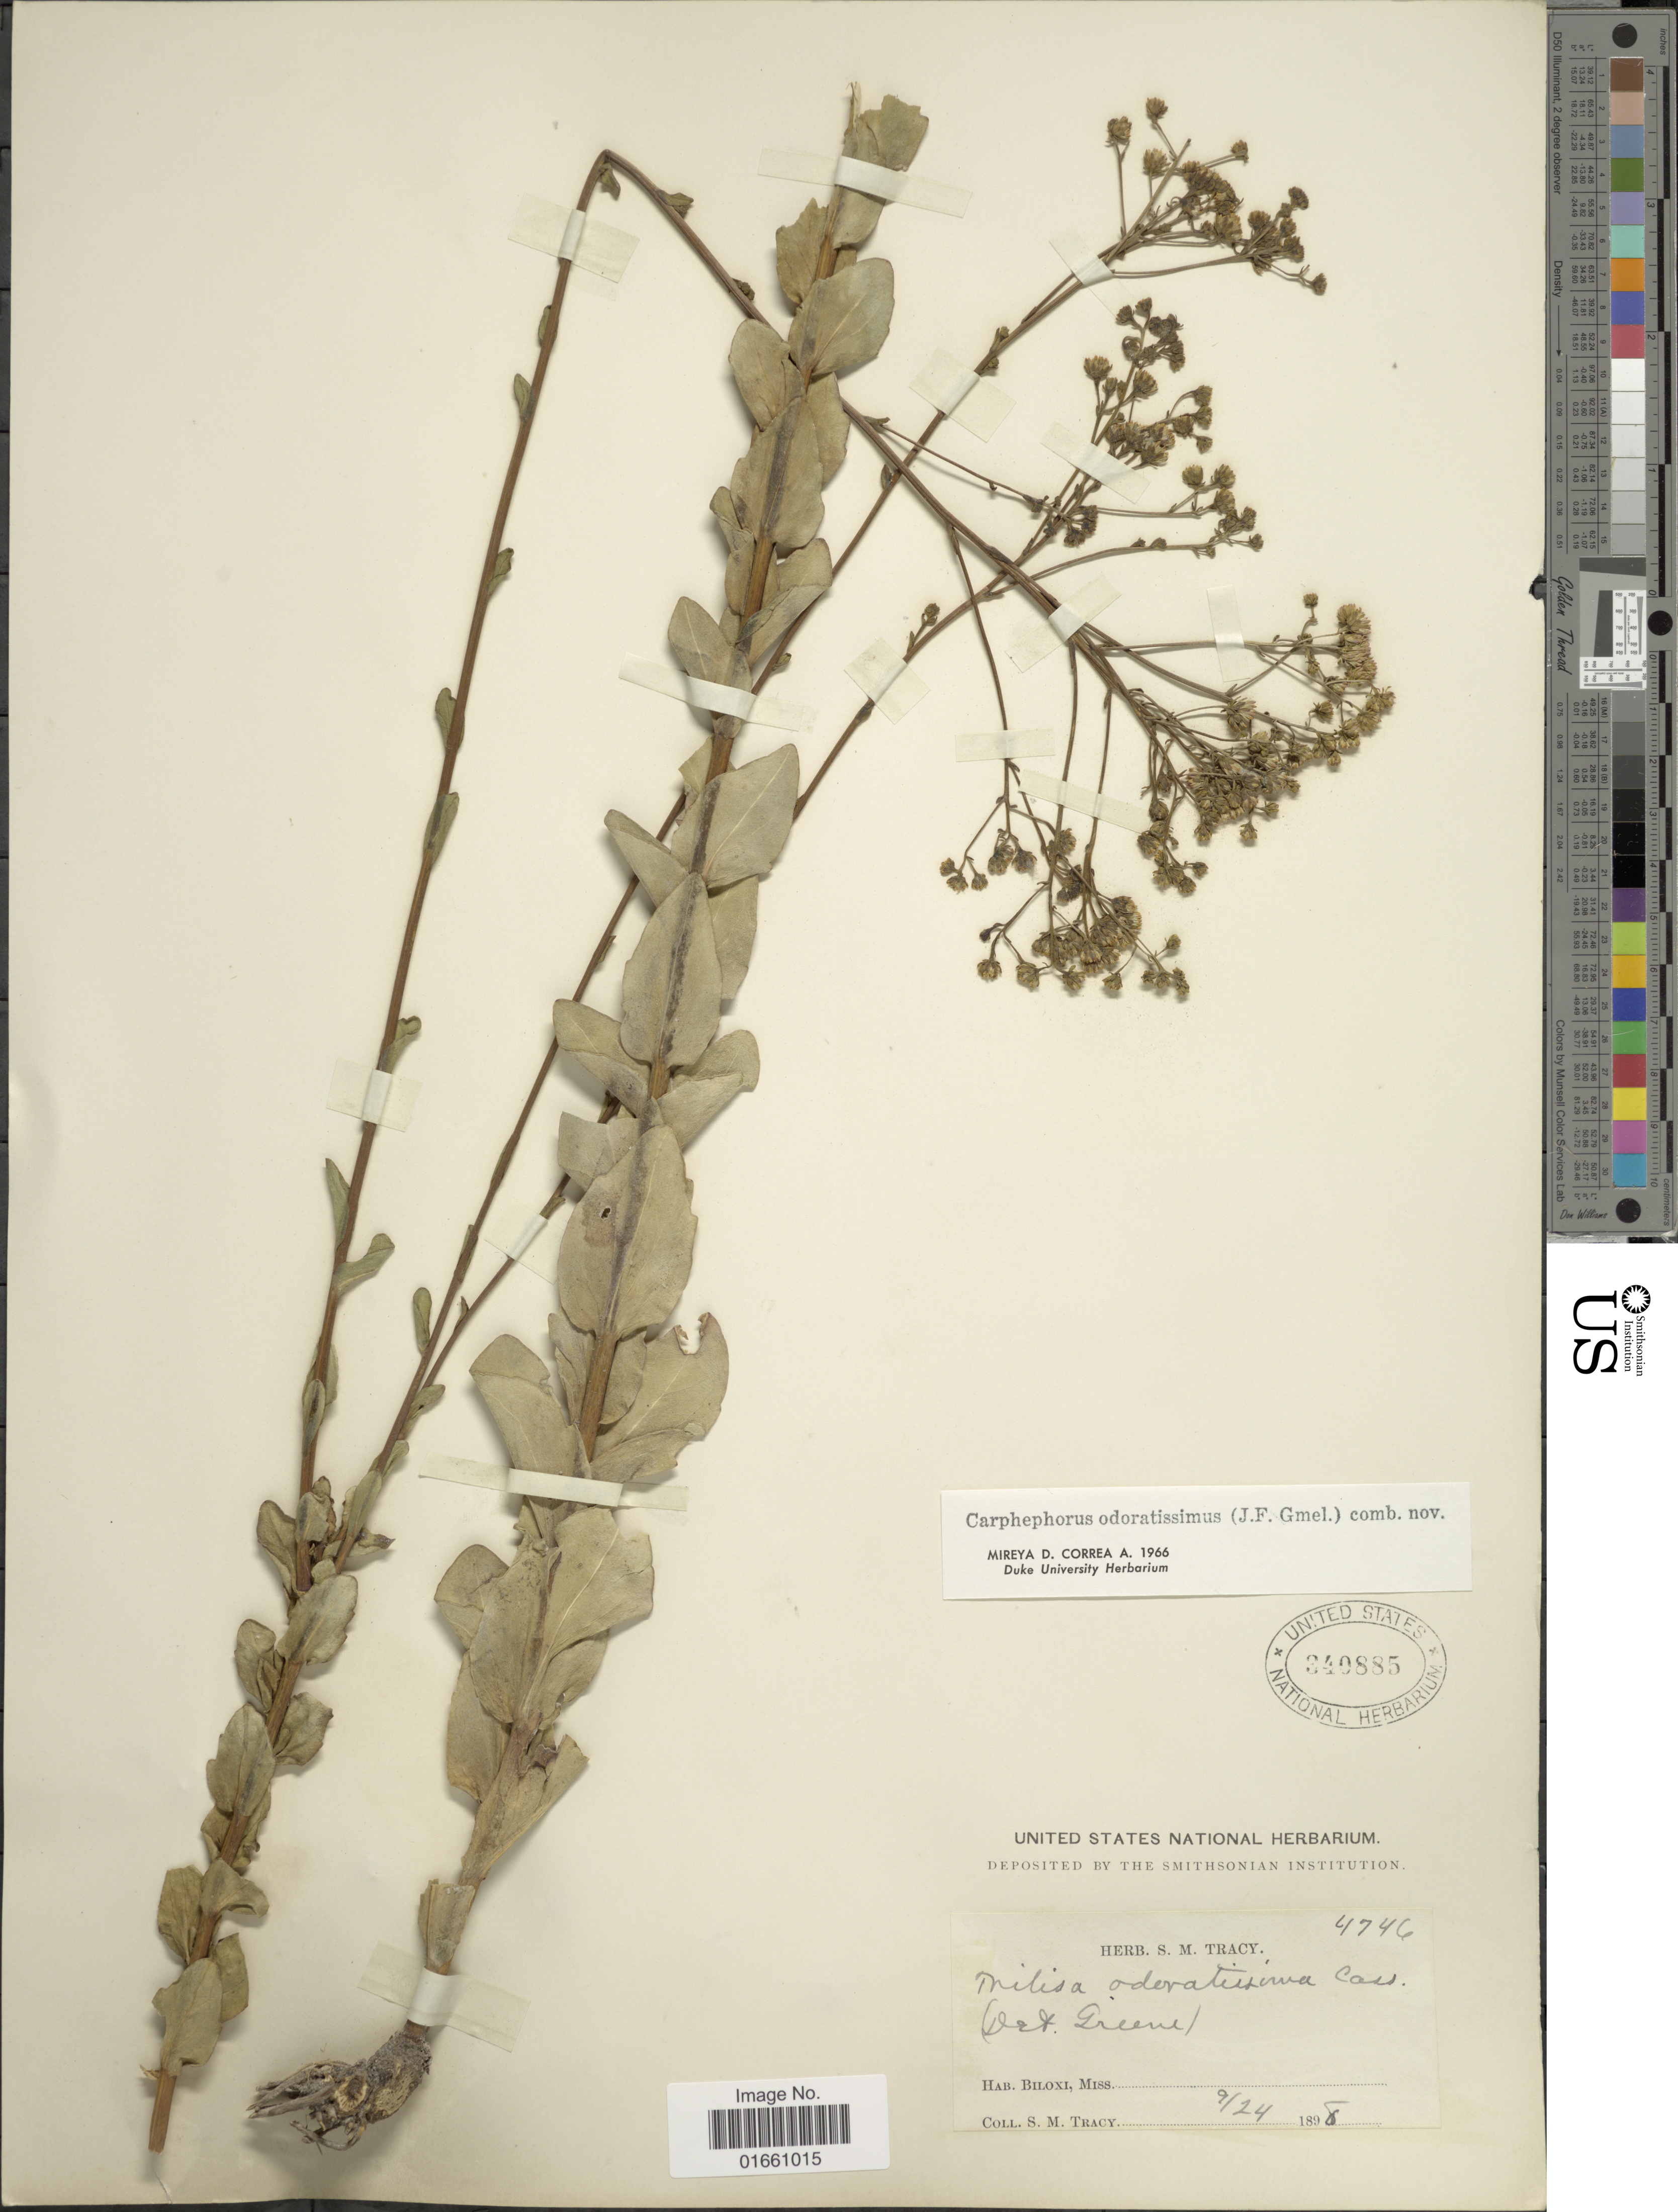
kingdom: Plantae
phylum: Tracheophyta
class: Magnoliopsida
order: Asterales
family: Asteraceae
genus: Trilisa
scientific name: Trilisa odoratissima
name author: (J.F. Gmel.) Cass.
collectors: S. M. Tracy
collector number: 4746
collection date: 1898-09-24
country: United States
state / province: Mississippi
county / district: Harrison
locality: Biloxi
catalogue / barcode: US 340885